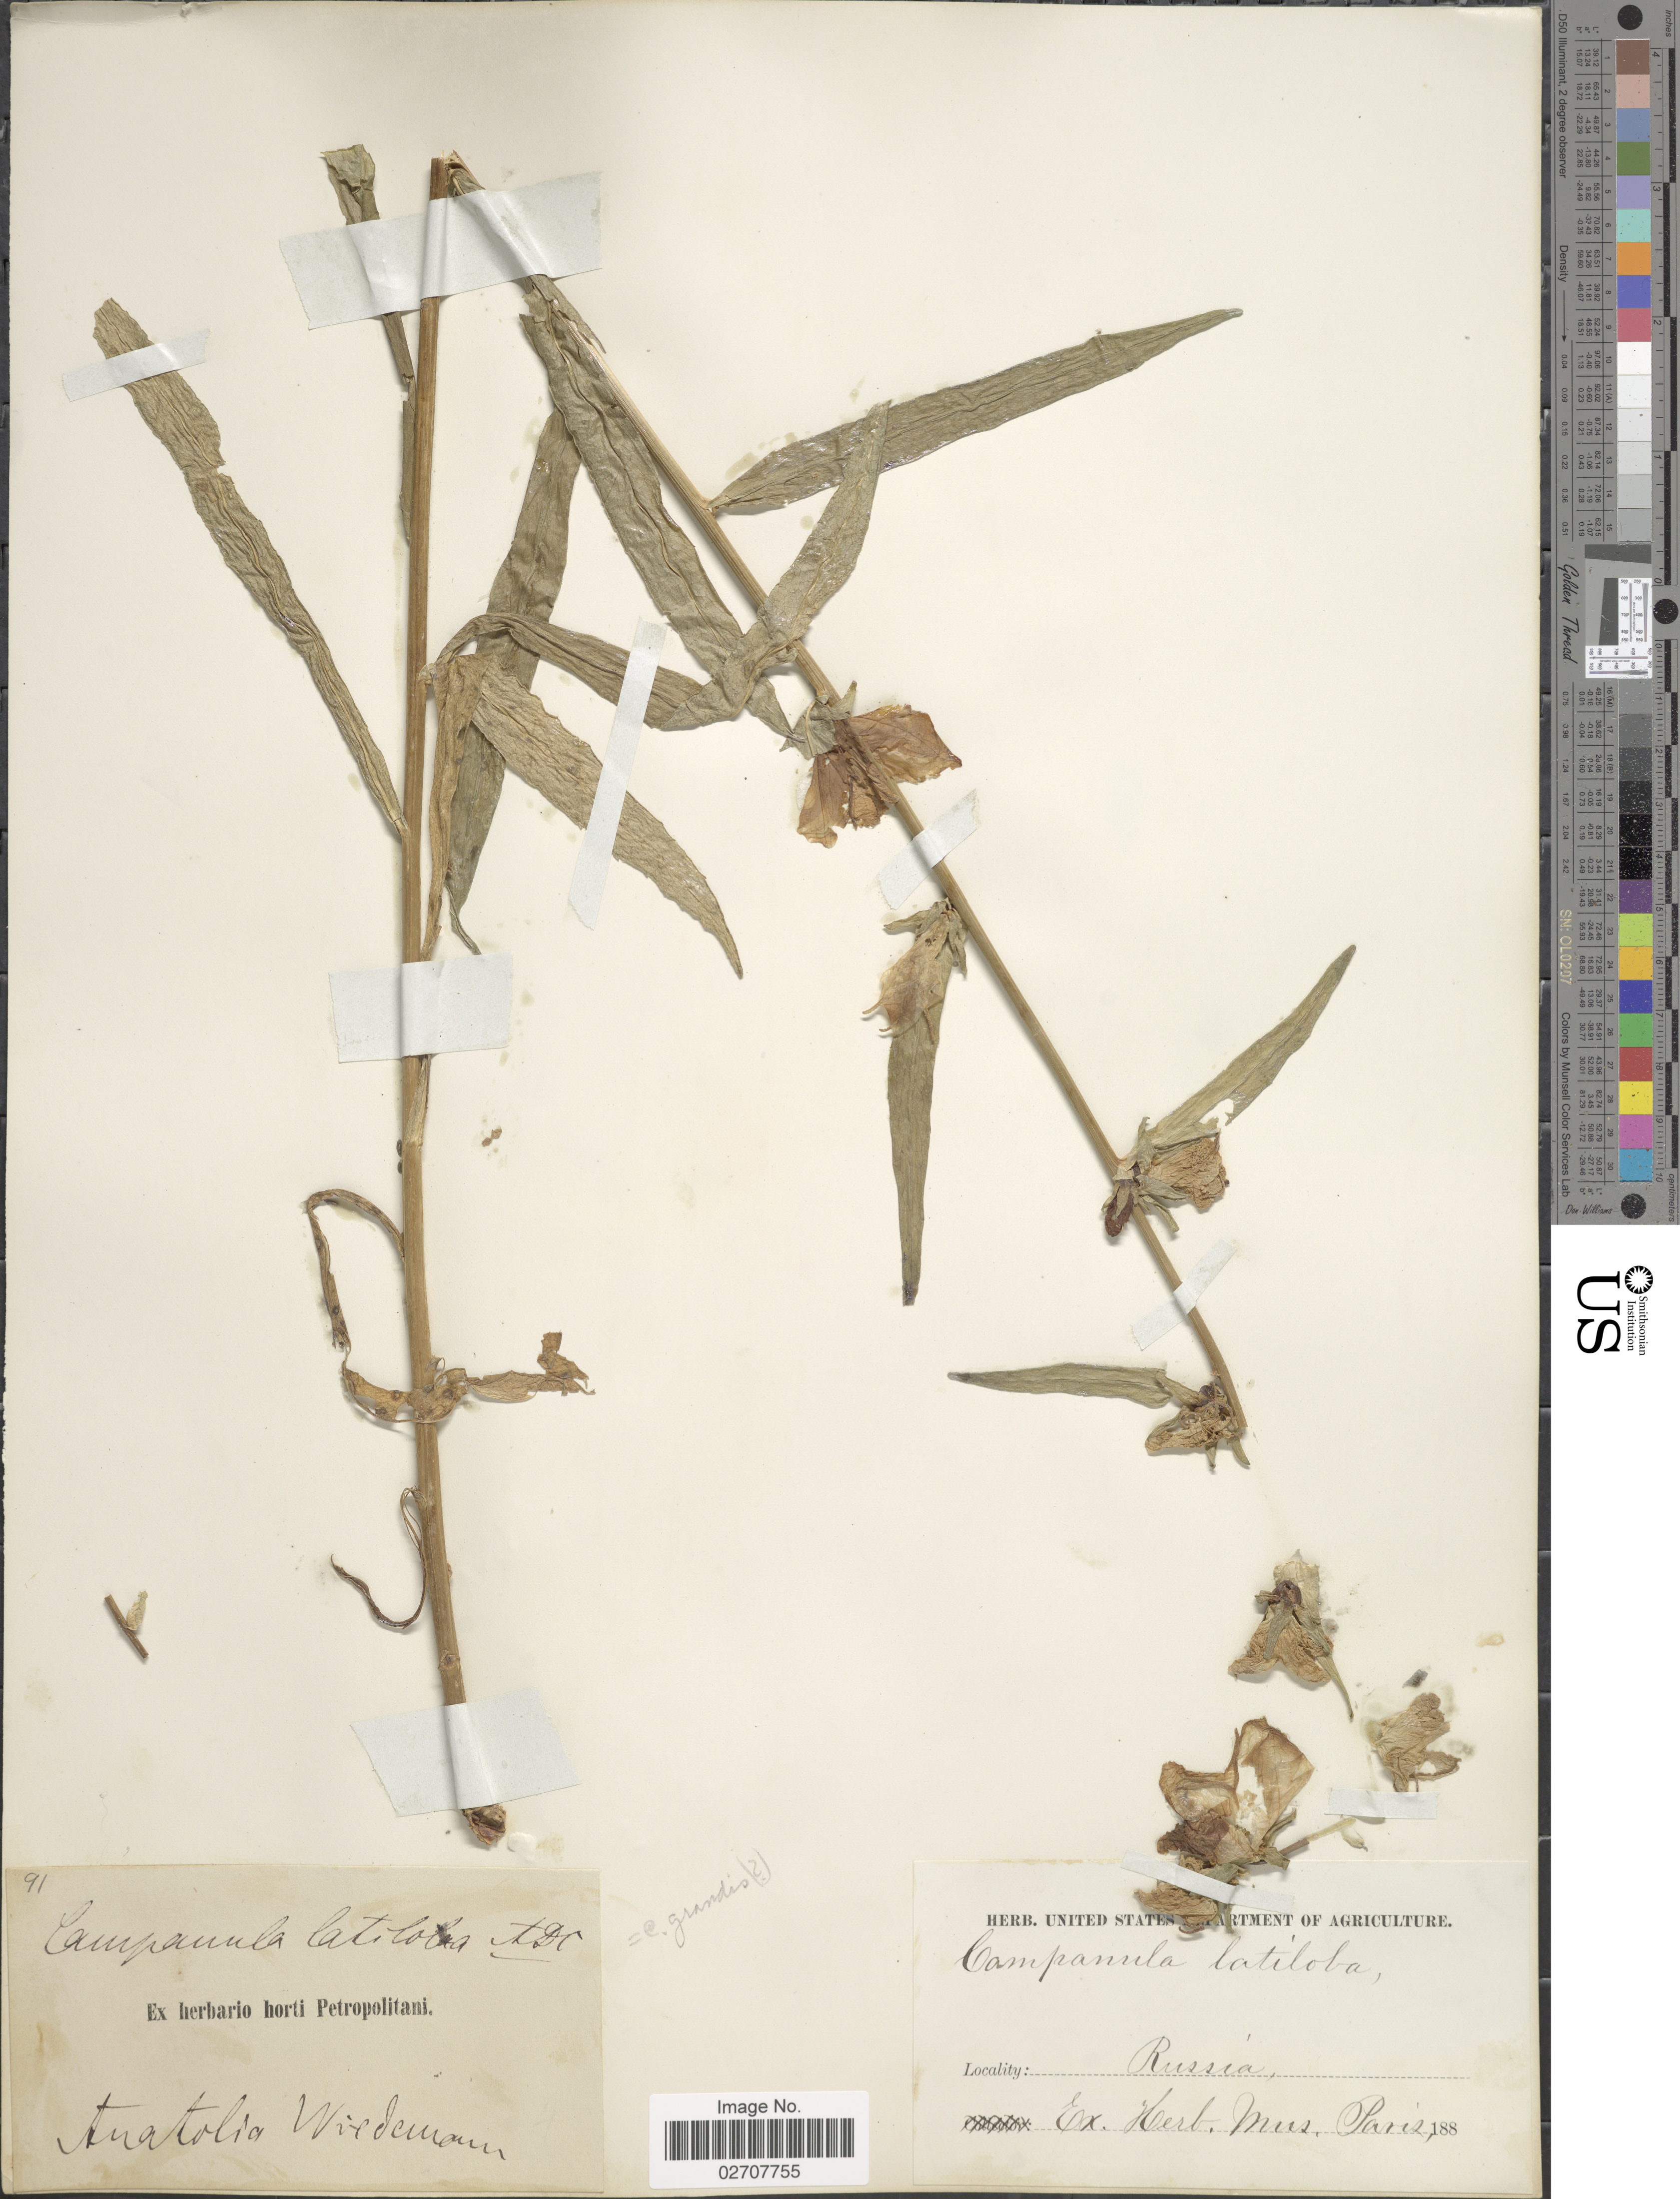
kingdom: Plantae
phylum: Tracheophyta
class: Magnoliopsida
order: Asterales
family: Campanulaceae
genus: Campanula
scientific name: Campanula latiloba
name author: A. DC.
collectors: Wiedemann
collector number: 91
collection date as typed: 188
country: Turkey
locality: Anatolia [label says Russia, but now part of Turkey]